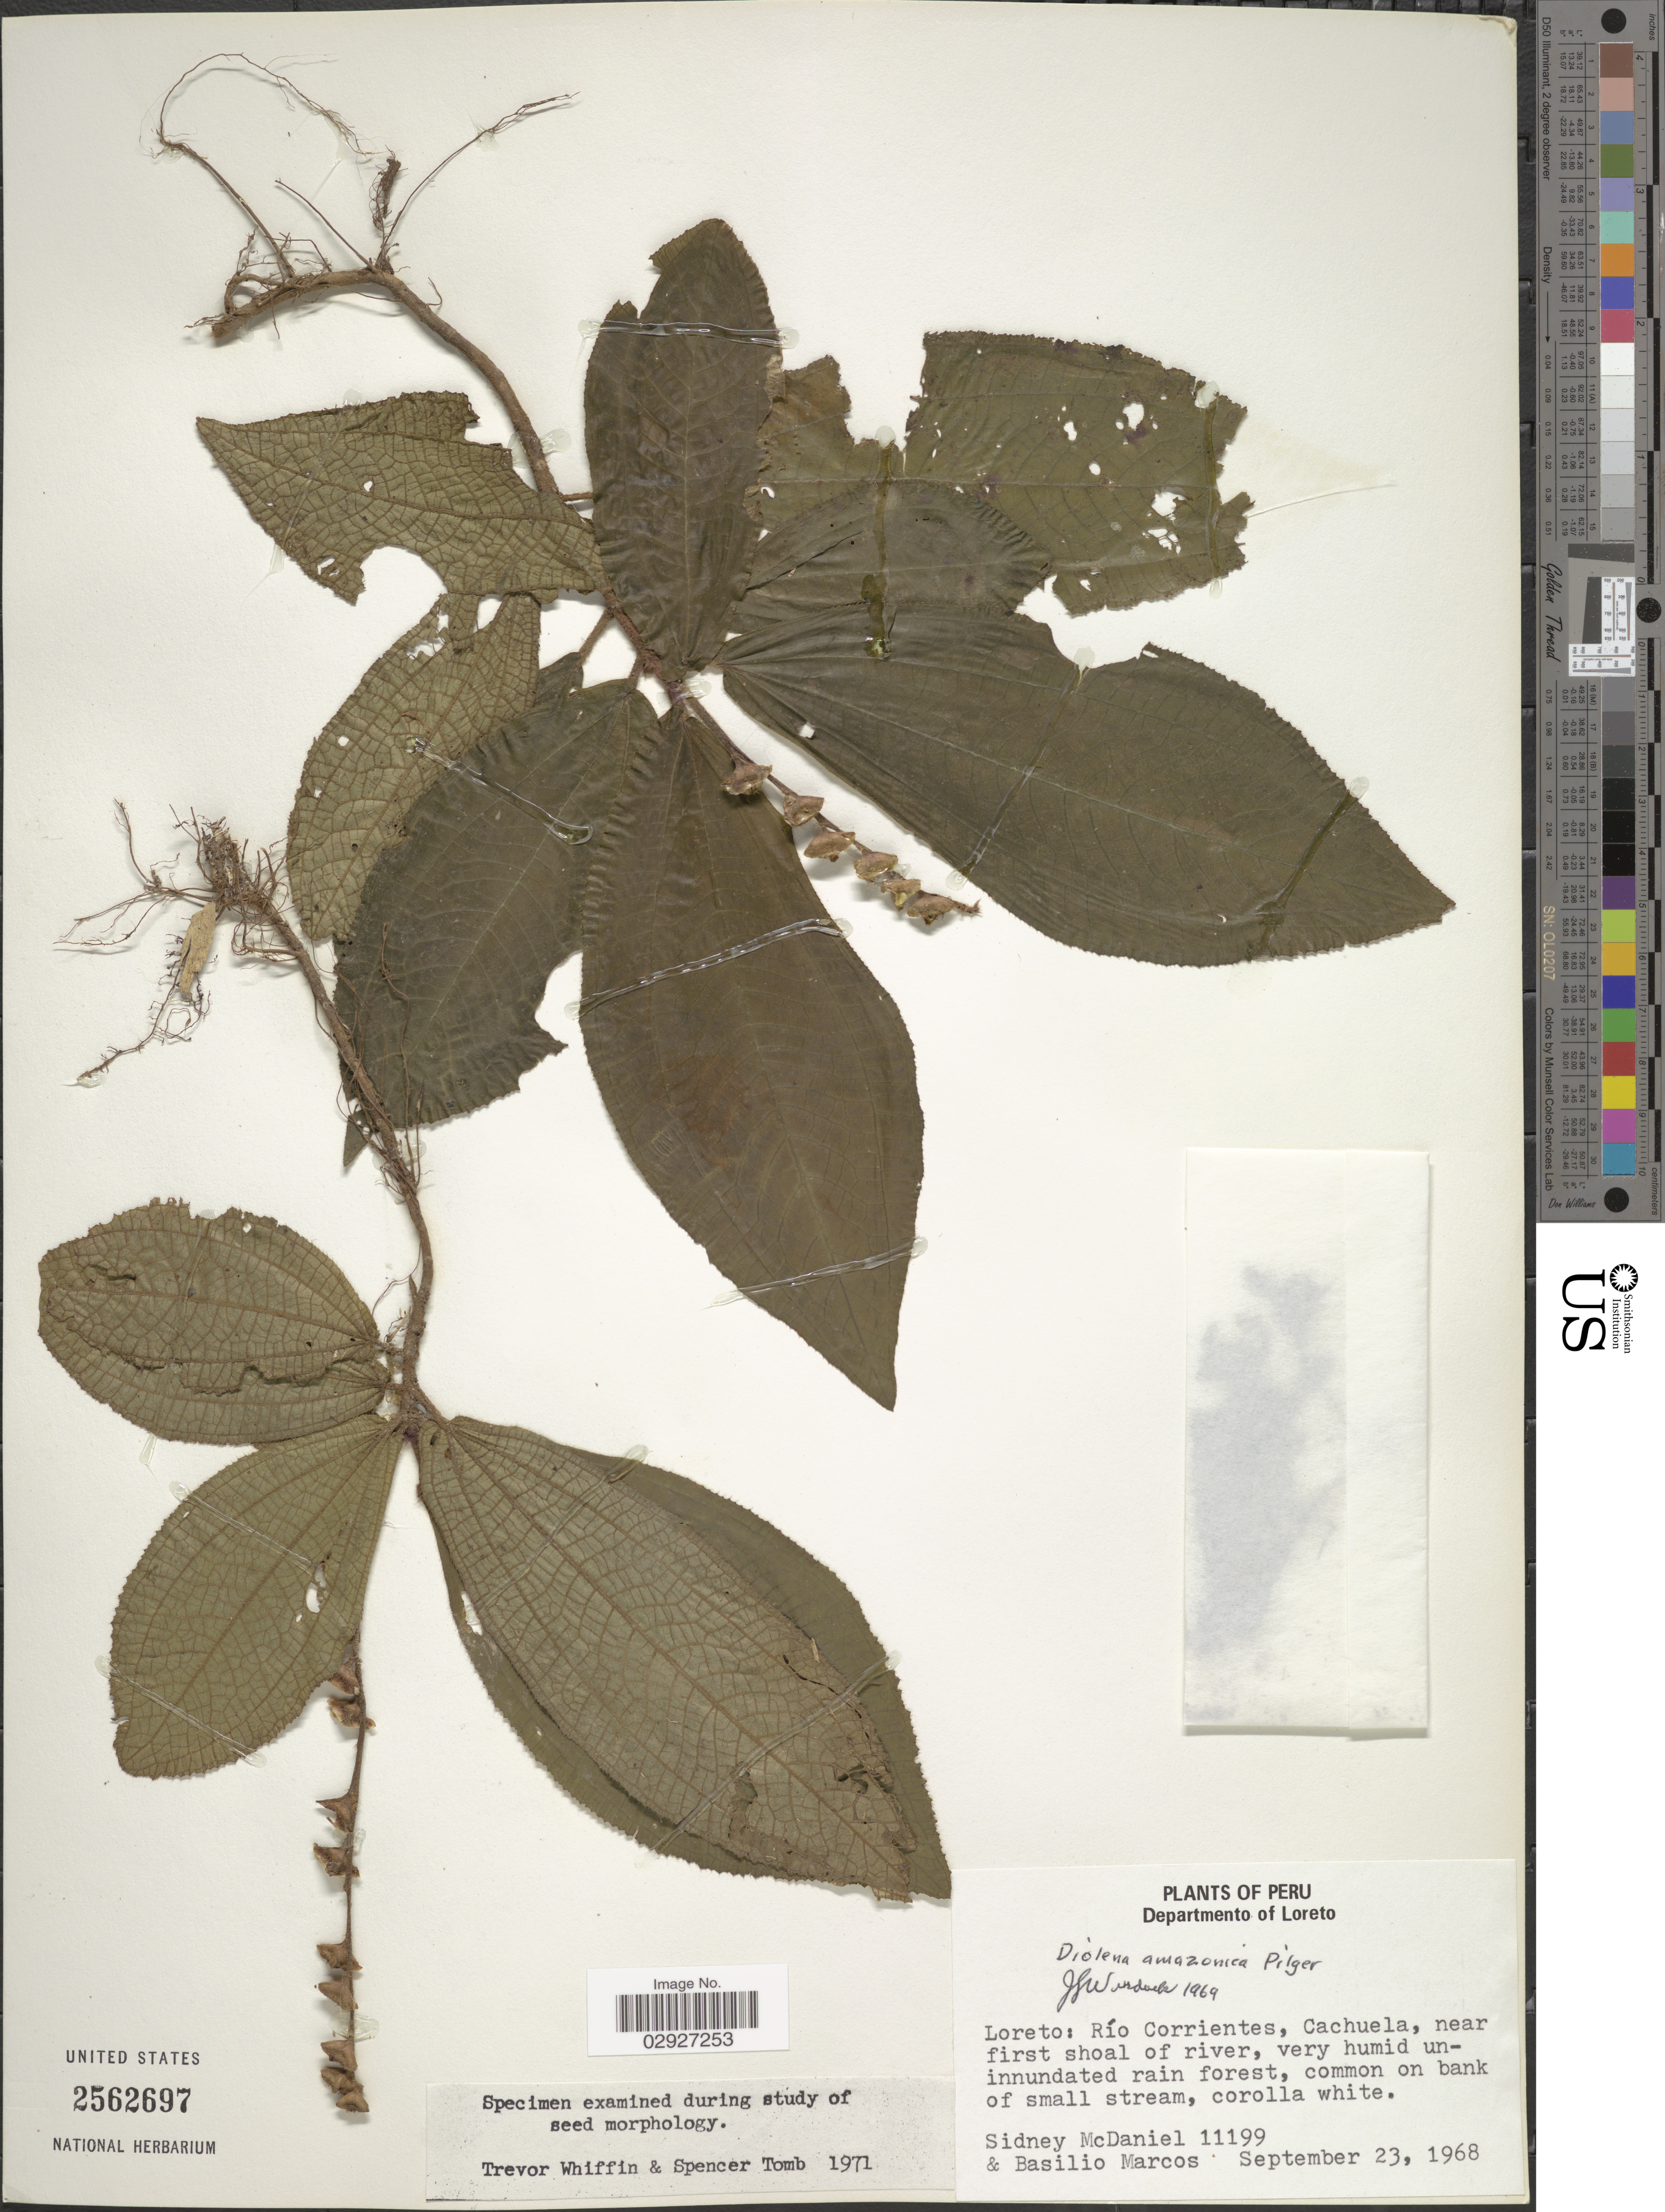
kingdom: Plantae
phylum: Tracheophyta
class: Magnoliopsida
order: Myrtales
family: Melastomataceae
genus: Triolena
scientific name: Triolena amazonica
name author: (Pilg.)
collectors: S. McDaniel & B. Marcos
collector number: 11199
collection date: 1968-09-23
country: Peru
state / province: Loreto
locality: Departmento of Loreto, Río Corrientes, Cachuela, near first shoal of river.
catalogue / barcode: US 2562697